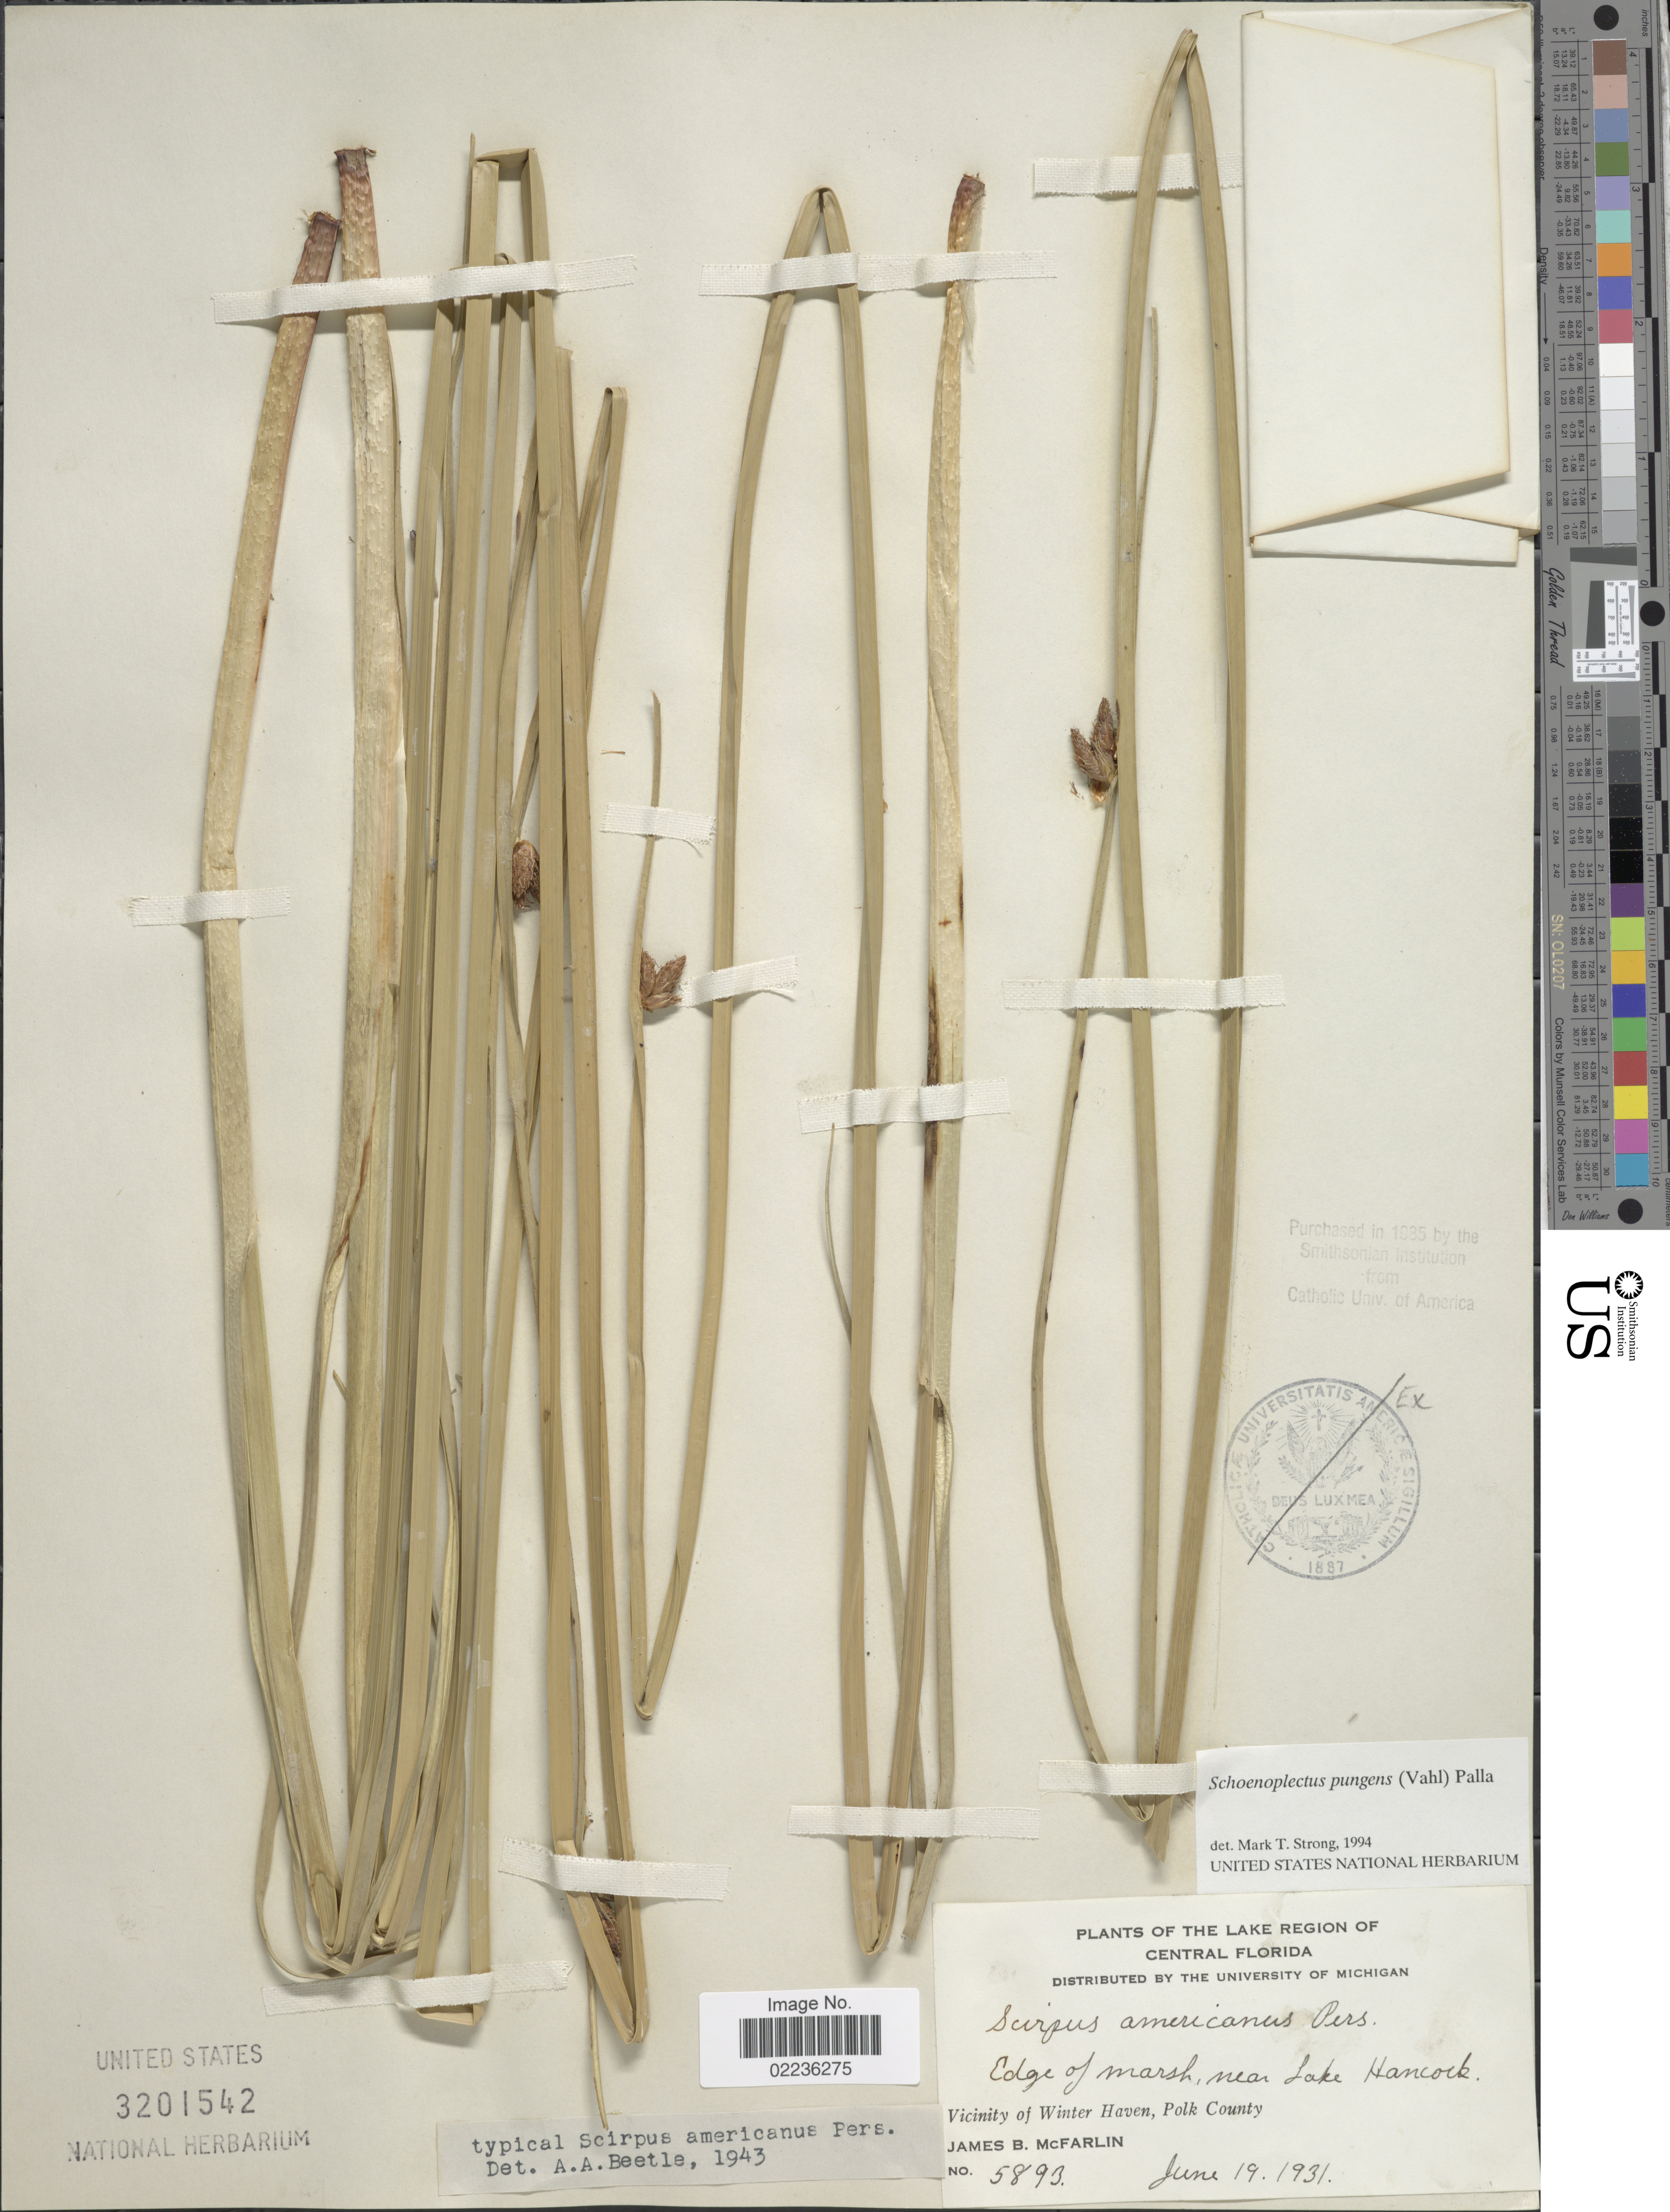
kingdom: Plantae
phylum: Tracheophyta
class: Liliopsida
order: Poales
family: Cyperaceae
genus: Schoenoplectus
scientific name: Schoenoplectus pungens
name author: (Vahl) Palla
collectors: J. McFarlin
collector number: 5893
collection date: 1931-06-19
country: United States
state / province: Florida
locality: The Lake Region of Central Florida. Edge of marsh, near Lake Hancock. Vicinity of Winter Haven, Polk County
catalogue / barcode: US 3201542